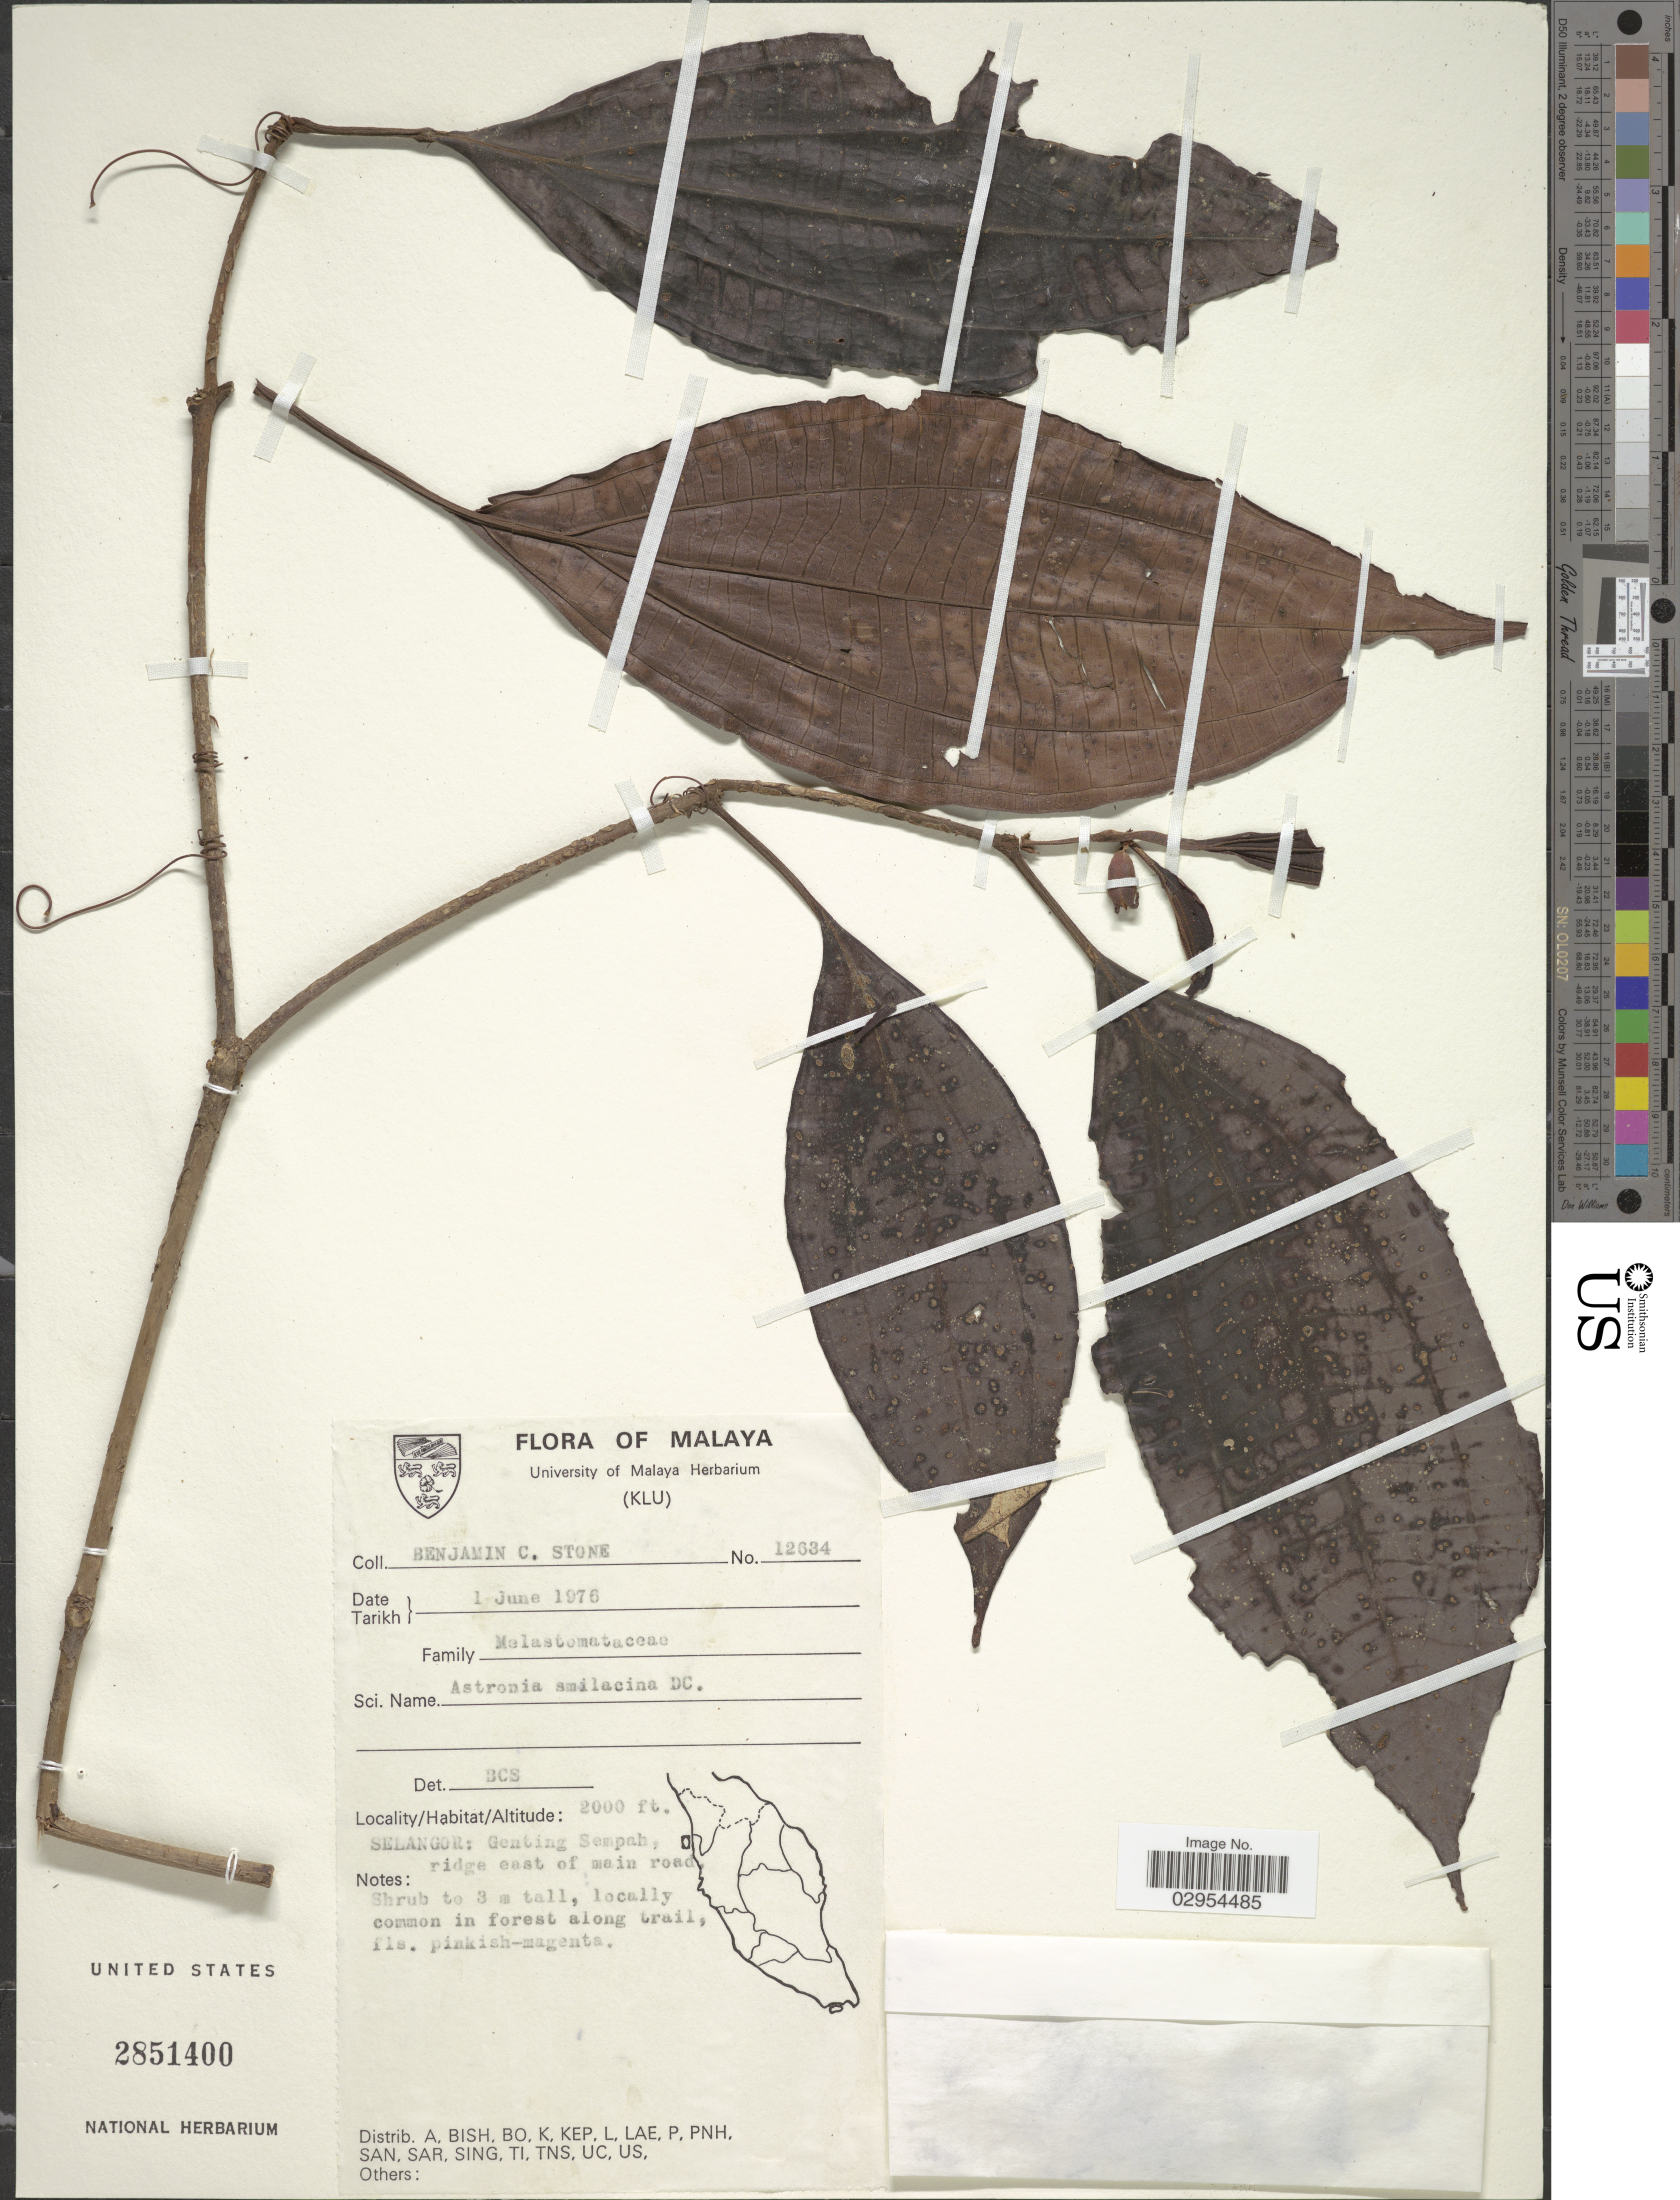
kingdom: Plantae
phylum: Tracheophyta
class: Magnoliopsida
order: Myrtales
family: Melastomataceae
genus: Anerincleistus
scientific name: Anerincleistus pauciflorus var. brevipedunculus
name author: M.P. Nayar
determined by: Maxwell, J. F.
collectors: B. C. Stone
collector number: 12634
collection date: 1976-06-01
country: Malaysia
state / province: Selangor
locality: Malaya. Genting Sempah, ridge east of main road.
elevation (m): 610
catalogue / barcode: US 2851400